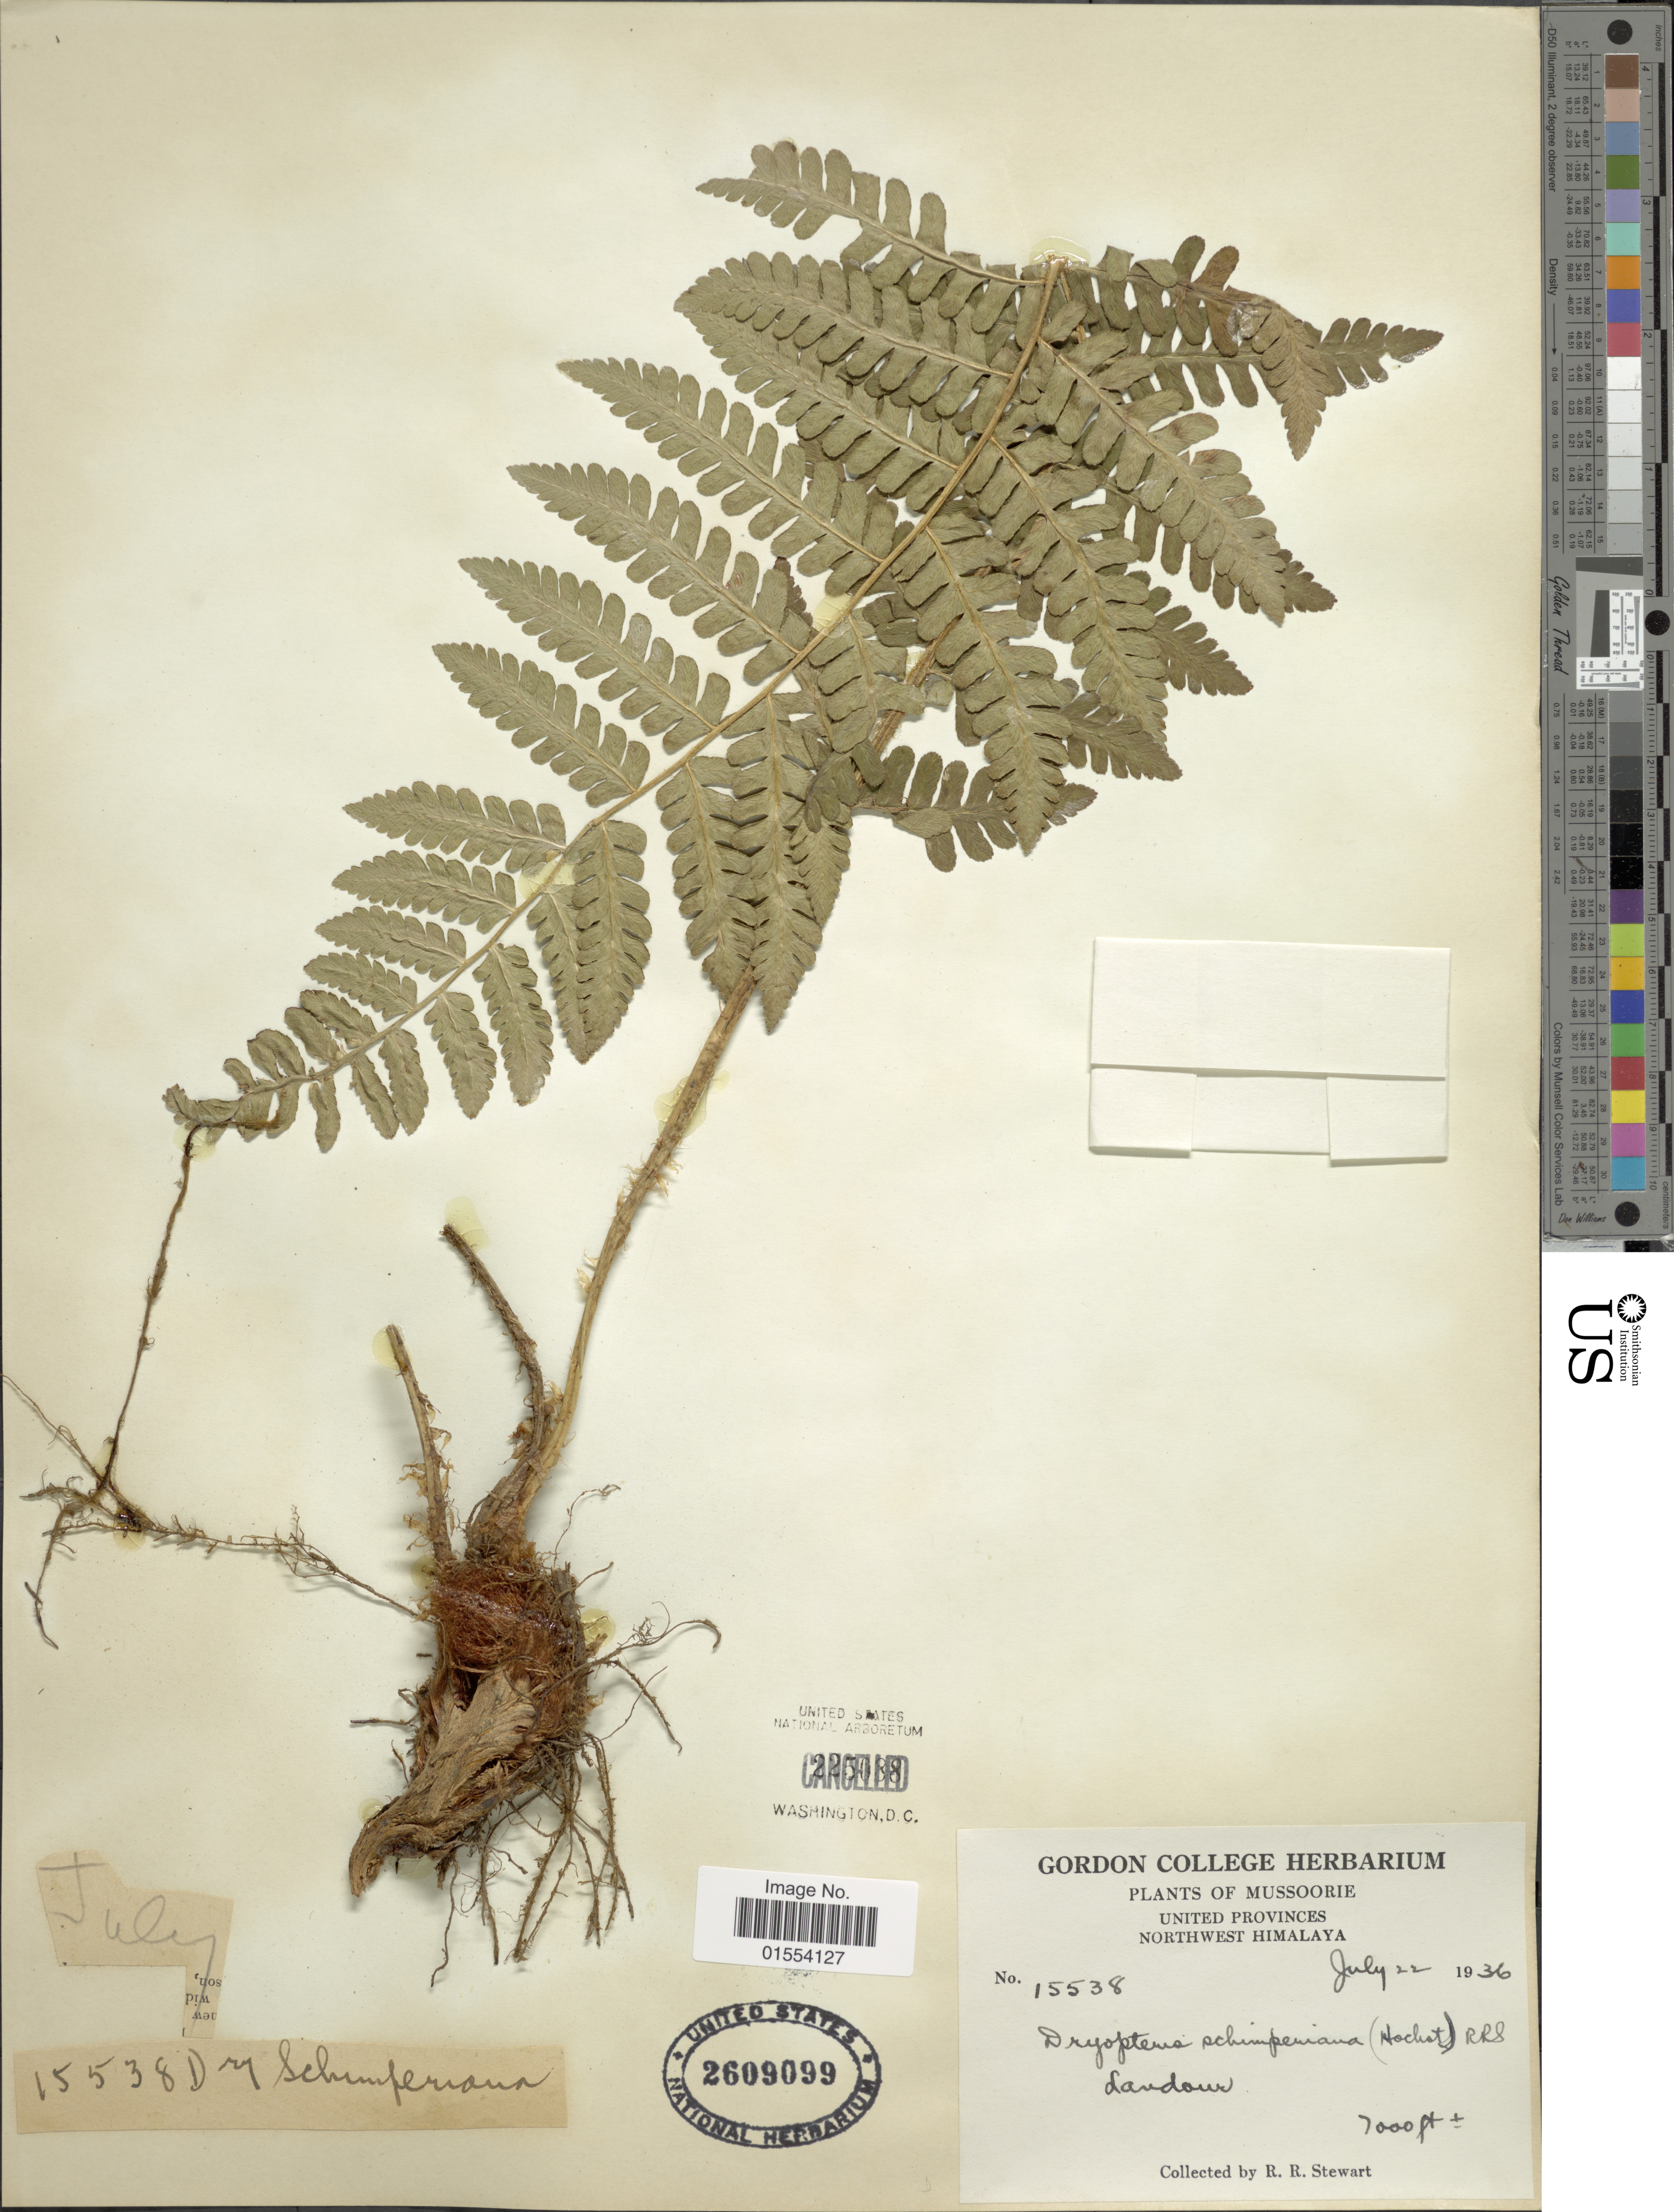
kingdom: Plantae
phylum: Tracheophyta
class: Polypodiopsida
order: Polypodiales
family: Dryopteridaceae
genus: Dryopteris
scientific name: Dryopteris filix-mas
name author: (L.) Schott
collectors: R. R. Stewart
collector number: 15538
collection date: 1936-07-22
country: India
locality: Mussoorie, United Provinces, Northwest Himalaya, Landour.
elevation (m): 2134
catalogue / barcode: US 2609099